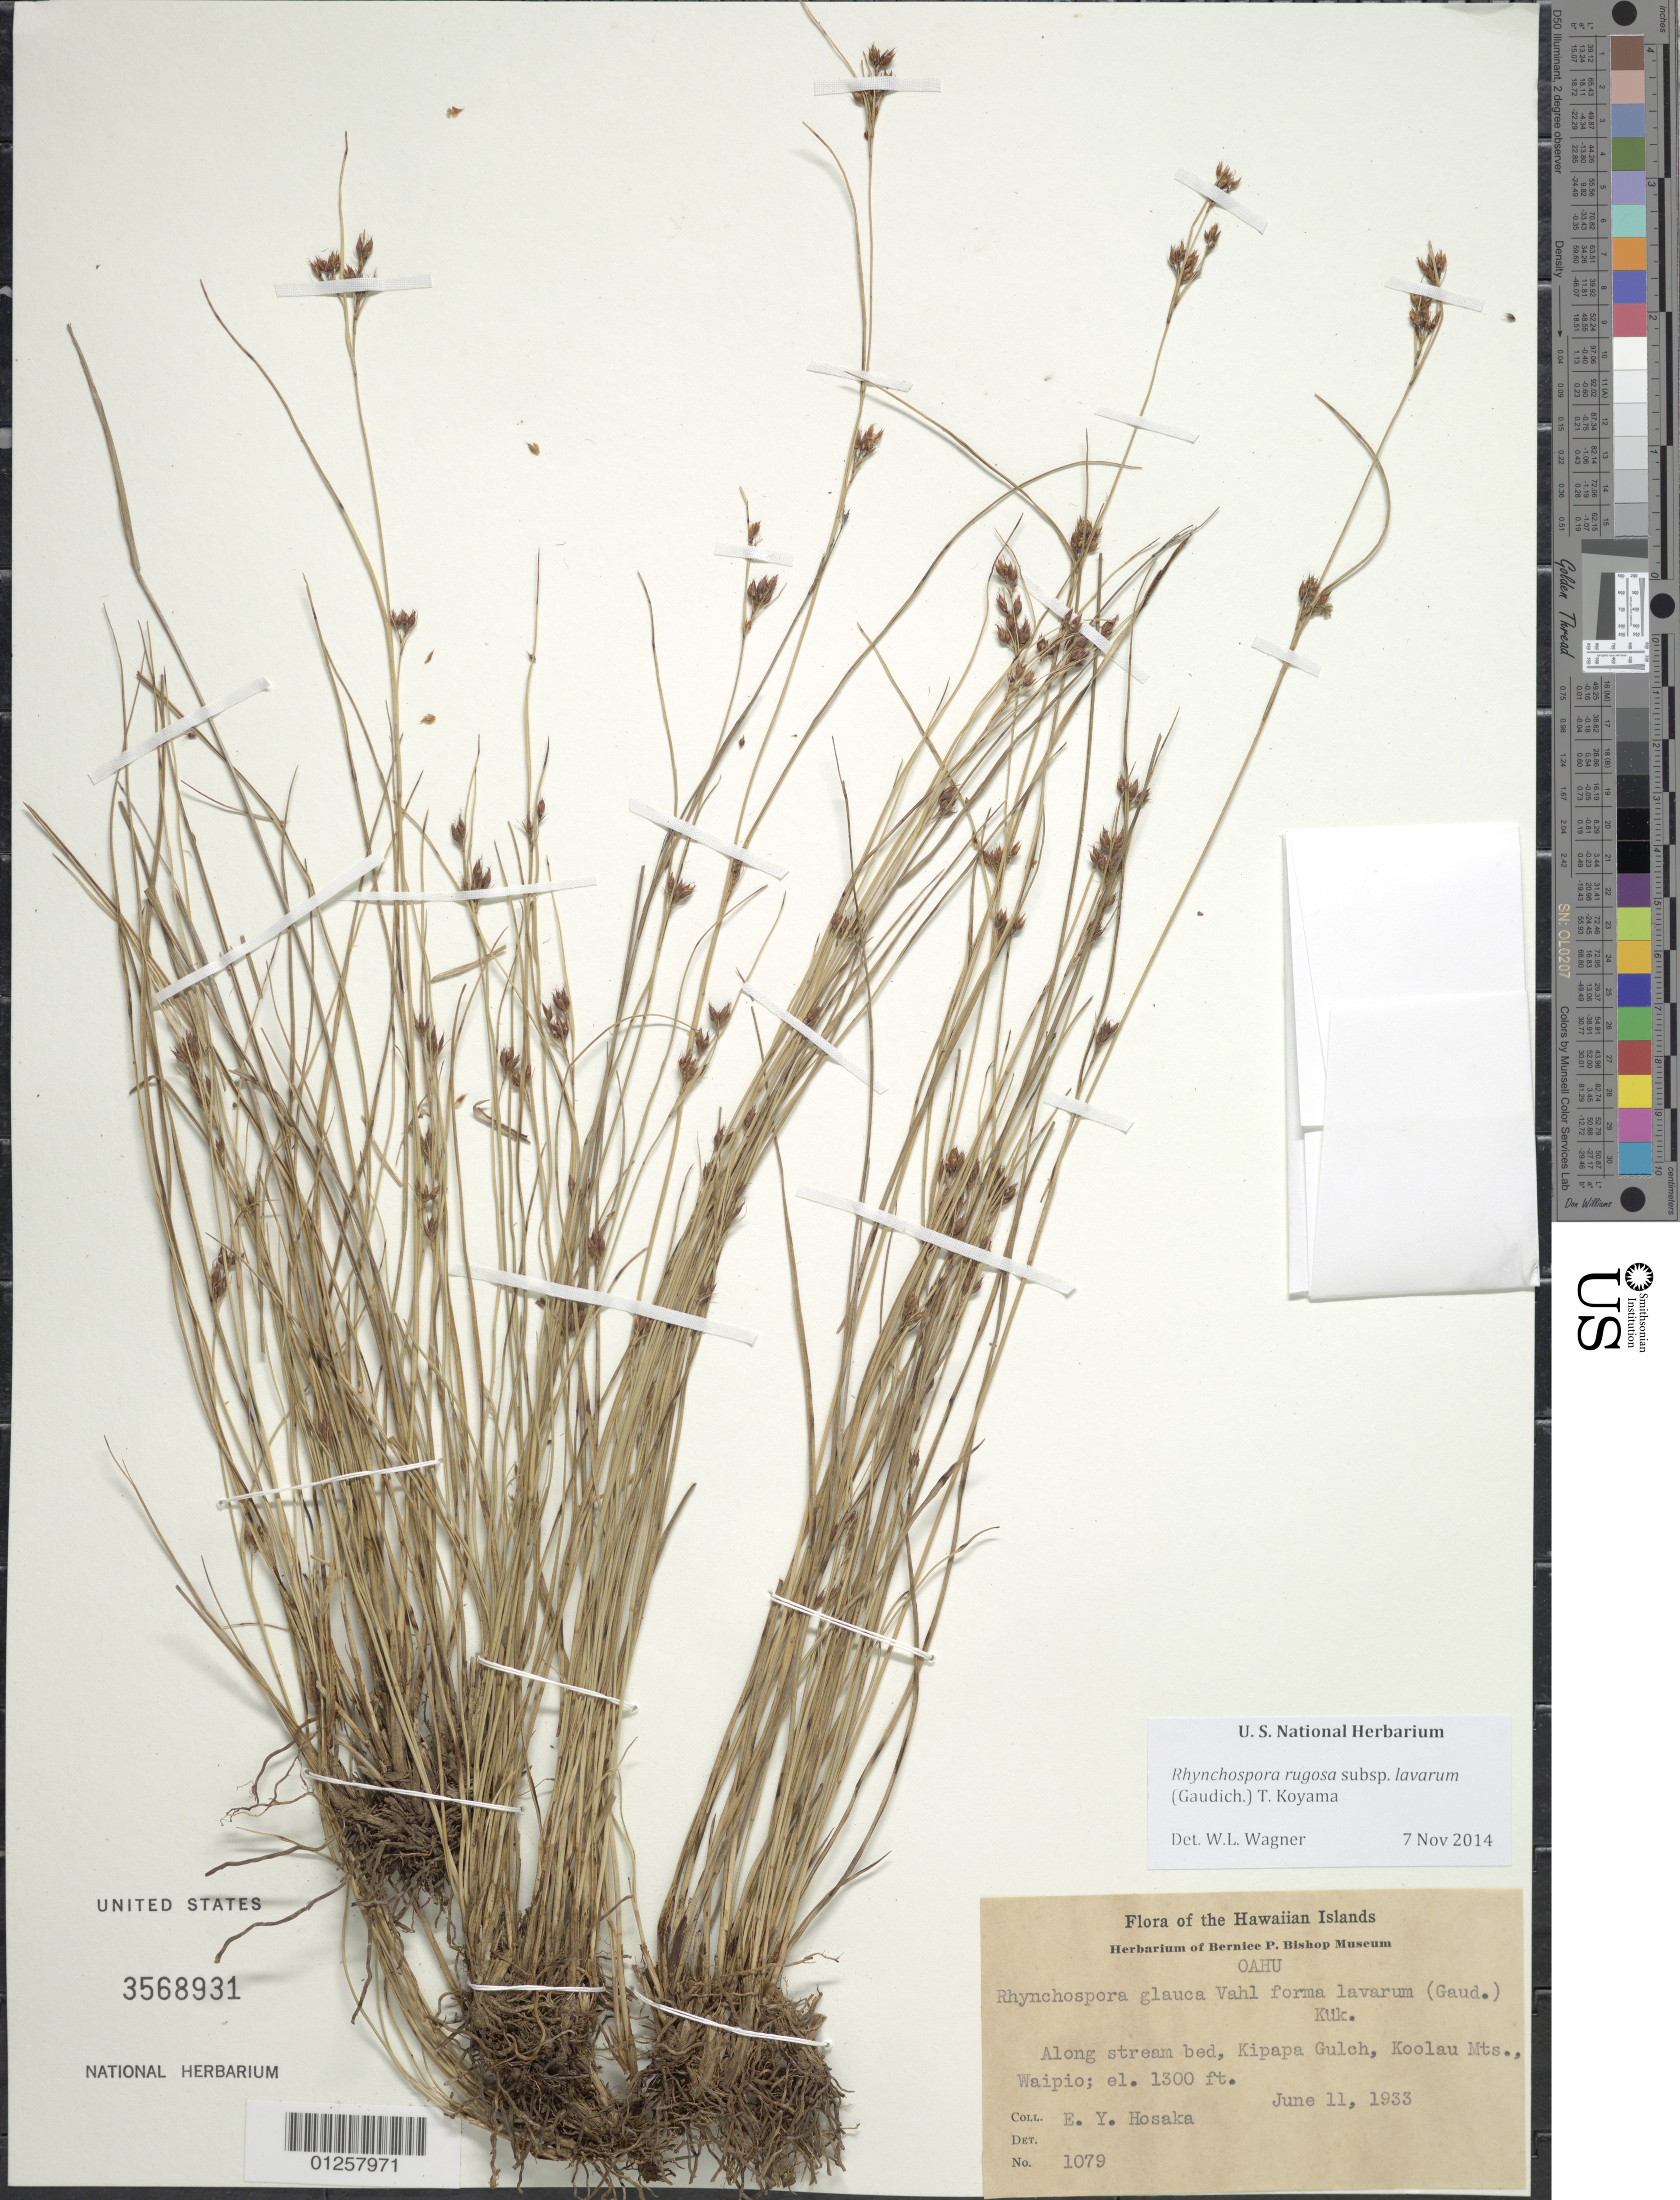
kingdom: Plantae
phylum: Tracheophyta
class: Liliopsida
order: Poales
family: Cyperaceae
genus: Rhynchospora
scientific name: Rhynchospora rugosa subsp. lavarum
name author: (Gaudich.) T. Koyama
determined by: Wagner, W. L., (BOT), Smithsonian Institution - National Museum of Natural History (UNITED STATES)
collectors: E. Y. Hosaka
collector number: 1079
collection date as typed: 11 Jun 1933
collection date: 1933-06-11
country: United States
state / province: Hawaii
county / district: Honolulu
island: Oahu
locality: Kipapa Gulch, Koolau Mts., Waipio.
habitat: Along stream bed.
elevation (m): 396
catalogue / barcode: US 3568931